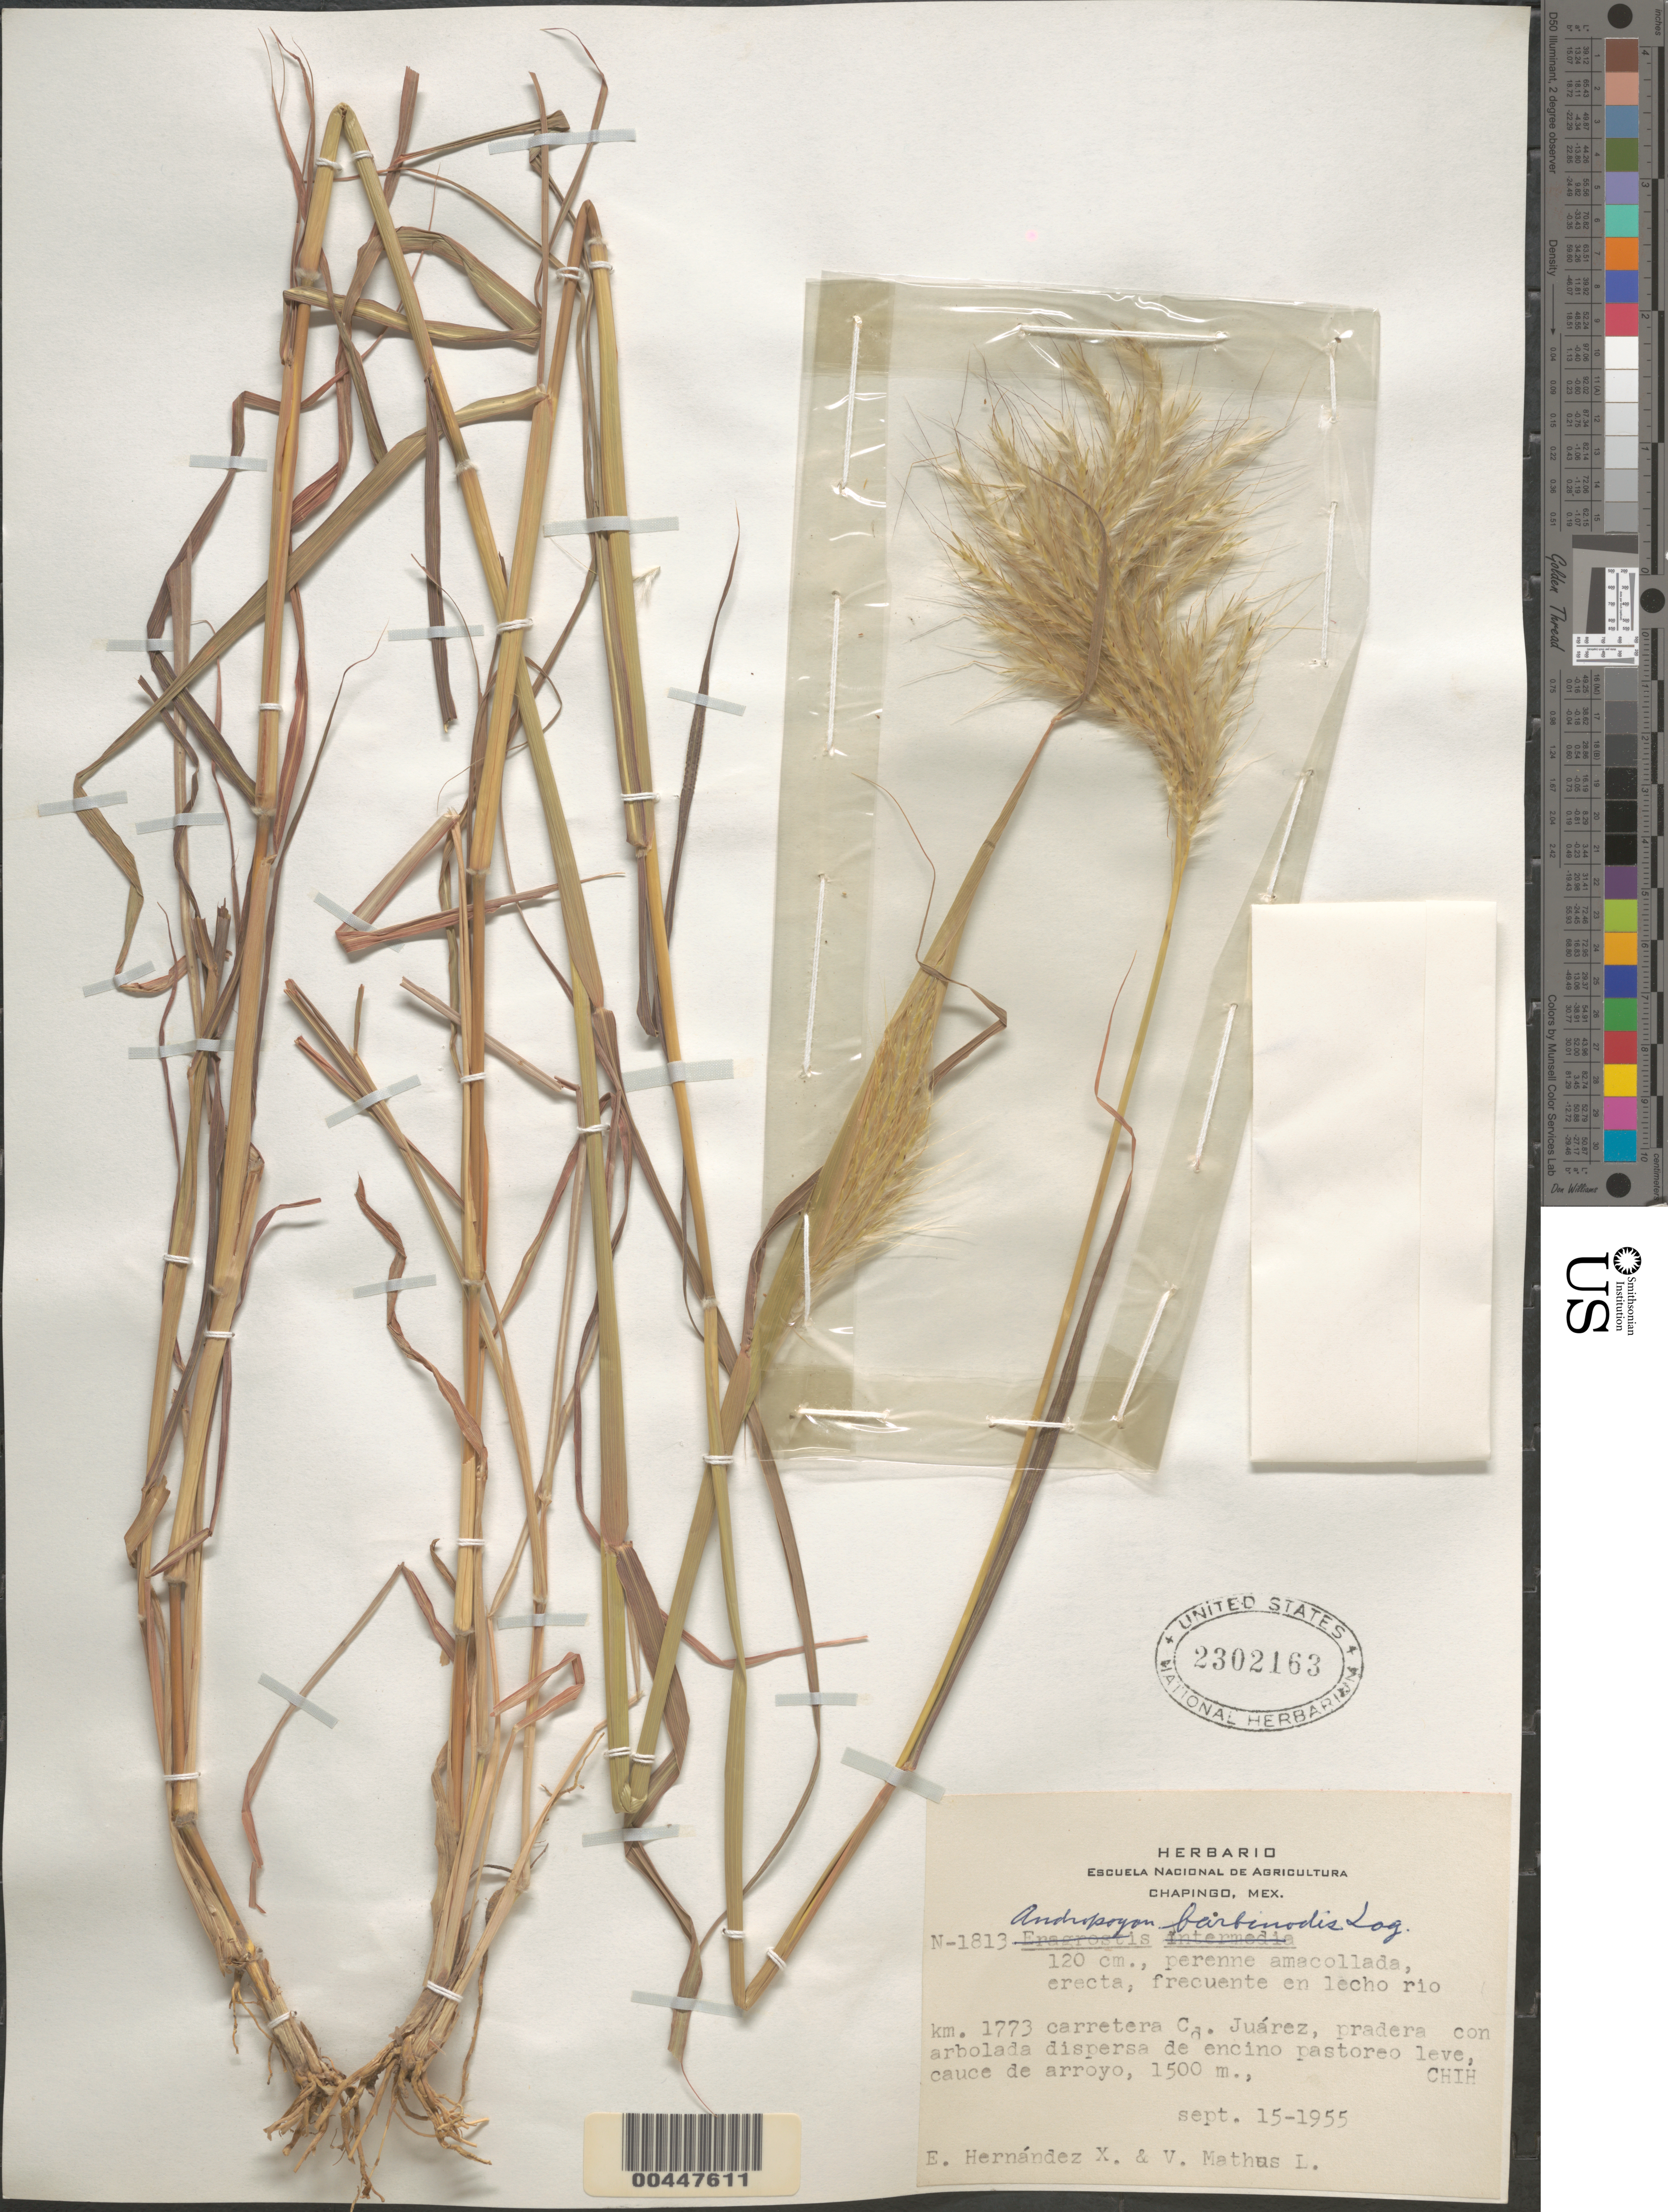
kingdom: Plantae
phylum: Tracheophyta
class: Liliopsida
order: Poales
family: Poaceae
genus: Andropogon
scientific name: Andropogon barbinodis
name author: Lag.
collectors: E. I. Hernández-X. & V. Mathus L.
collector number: N-1813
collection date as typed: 15 Sep 1955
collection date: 1955-09-15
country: Mexico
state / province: Chihuahua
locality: Km 1773 carretera Cd. Juárez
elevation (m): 1500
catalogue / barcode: US 2302163